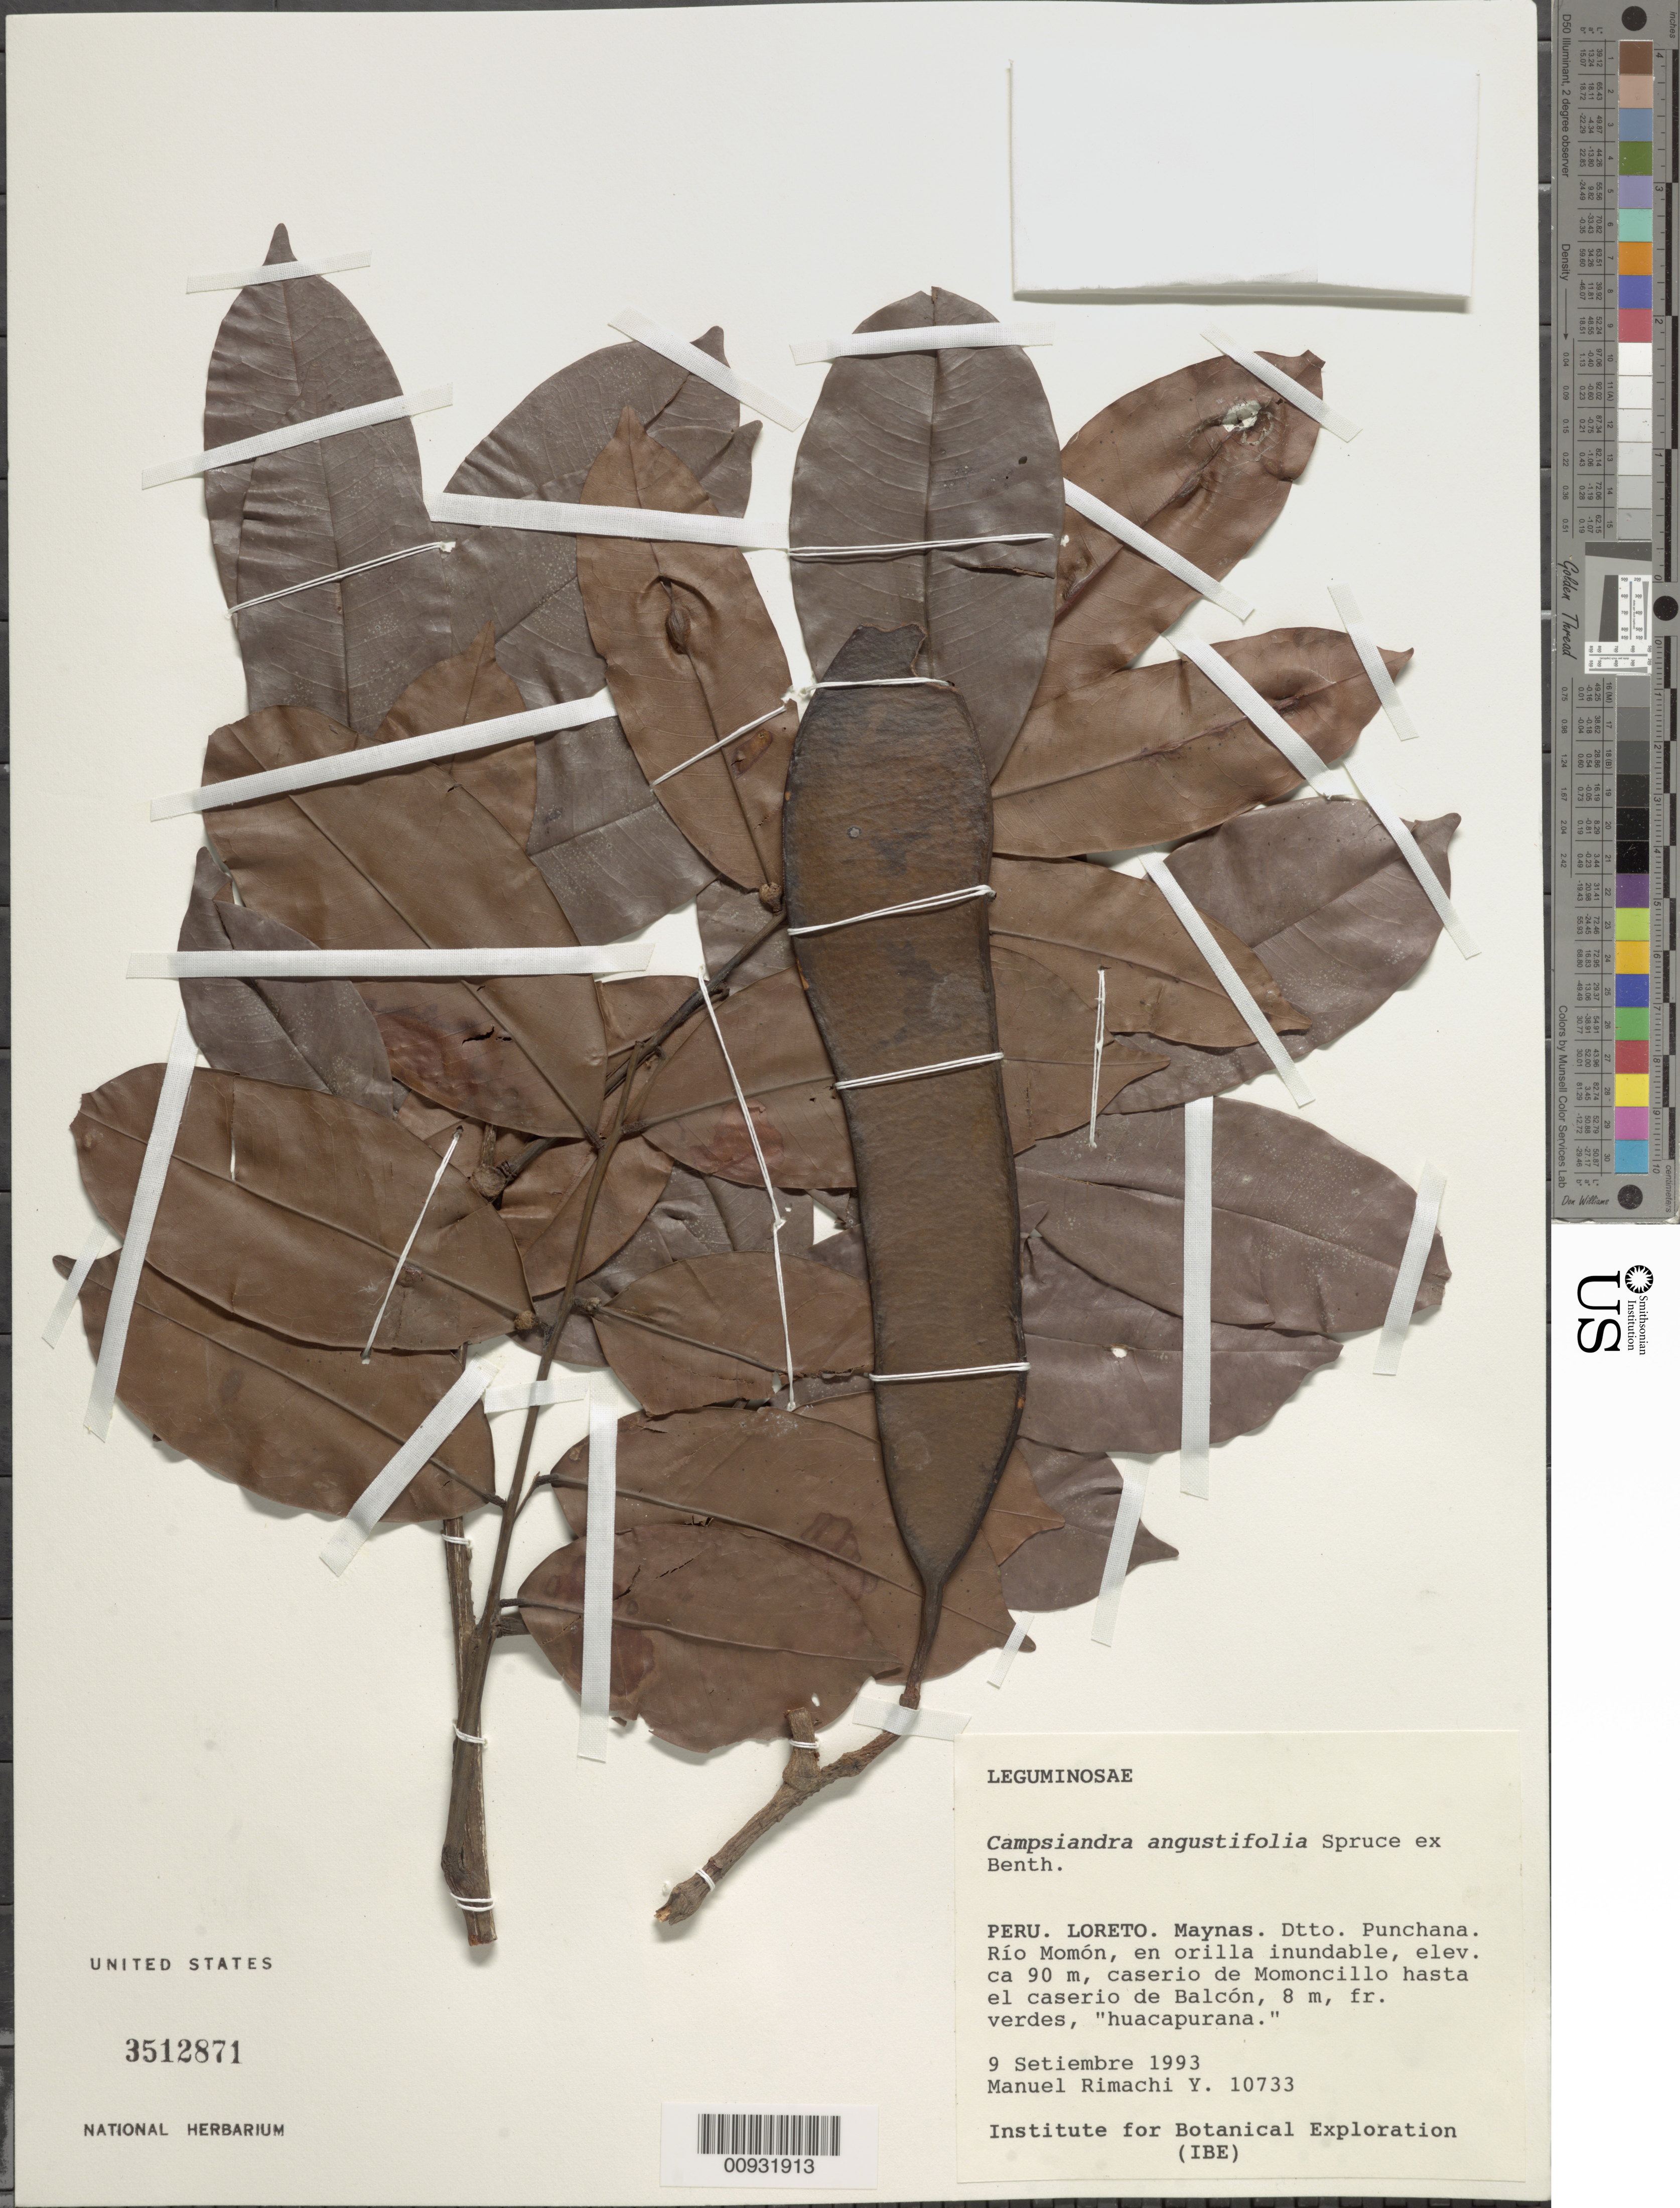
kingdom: Plantae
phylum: Tracheophyta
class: Magnoliopsida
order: Fabales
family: Fabaceae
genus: Campsiandra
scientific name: Campsiandra angustifolia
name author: Spruce ex Benth.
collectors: M. Rimachi Y.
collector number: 10733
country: Peru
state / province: Loreto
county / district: Maynas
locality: Punchana, Rio Momon.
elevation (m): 90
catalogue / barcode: US 3512871